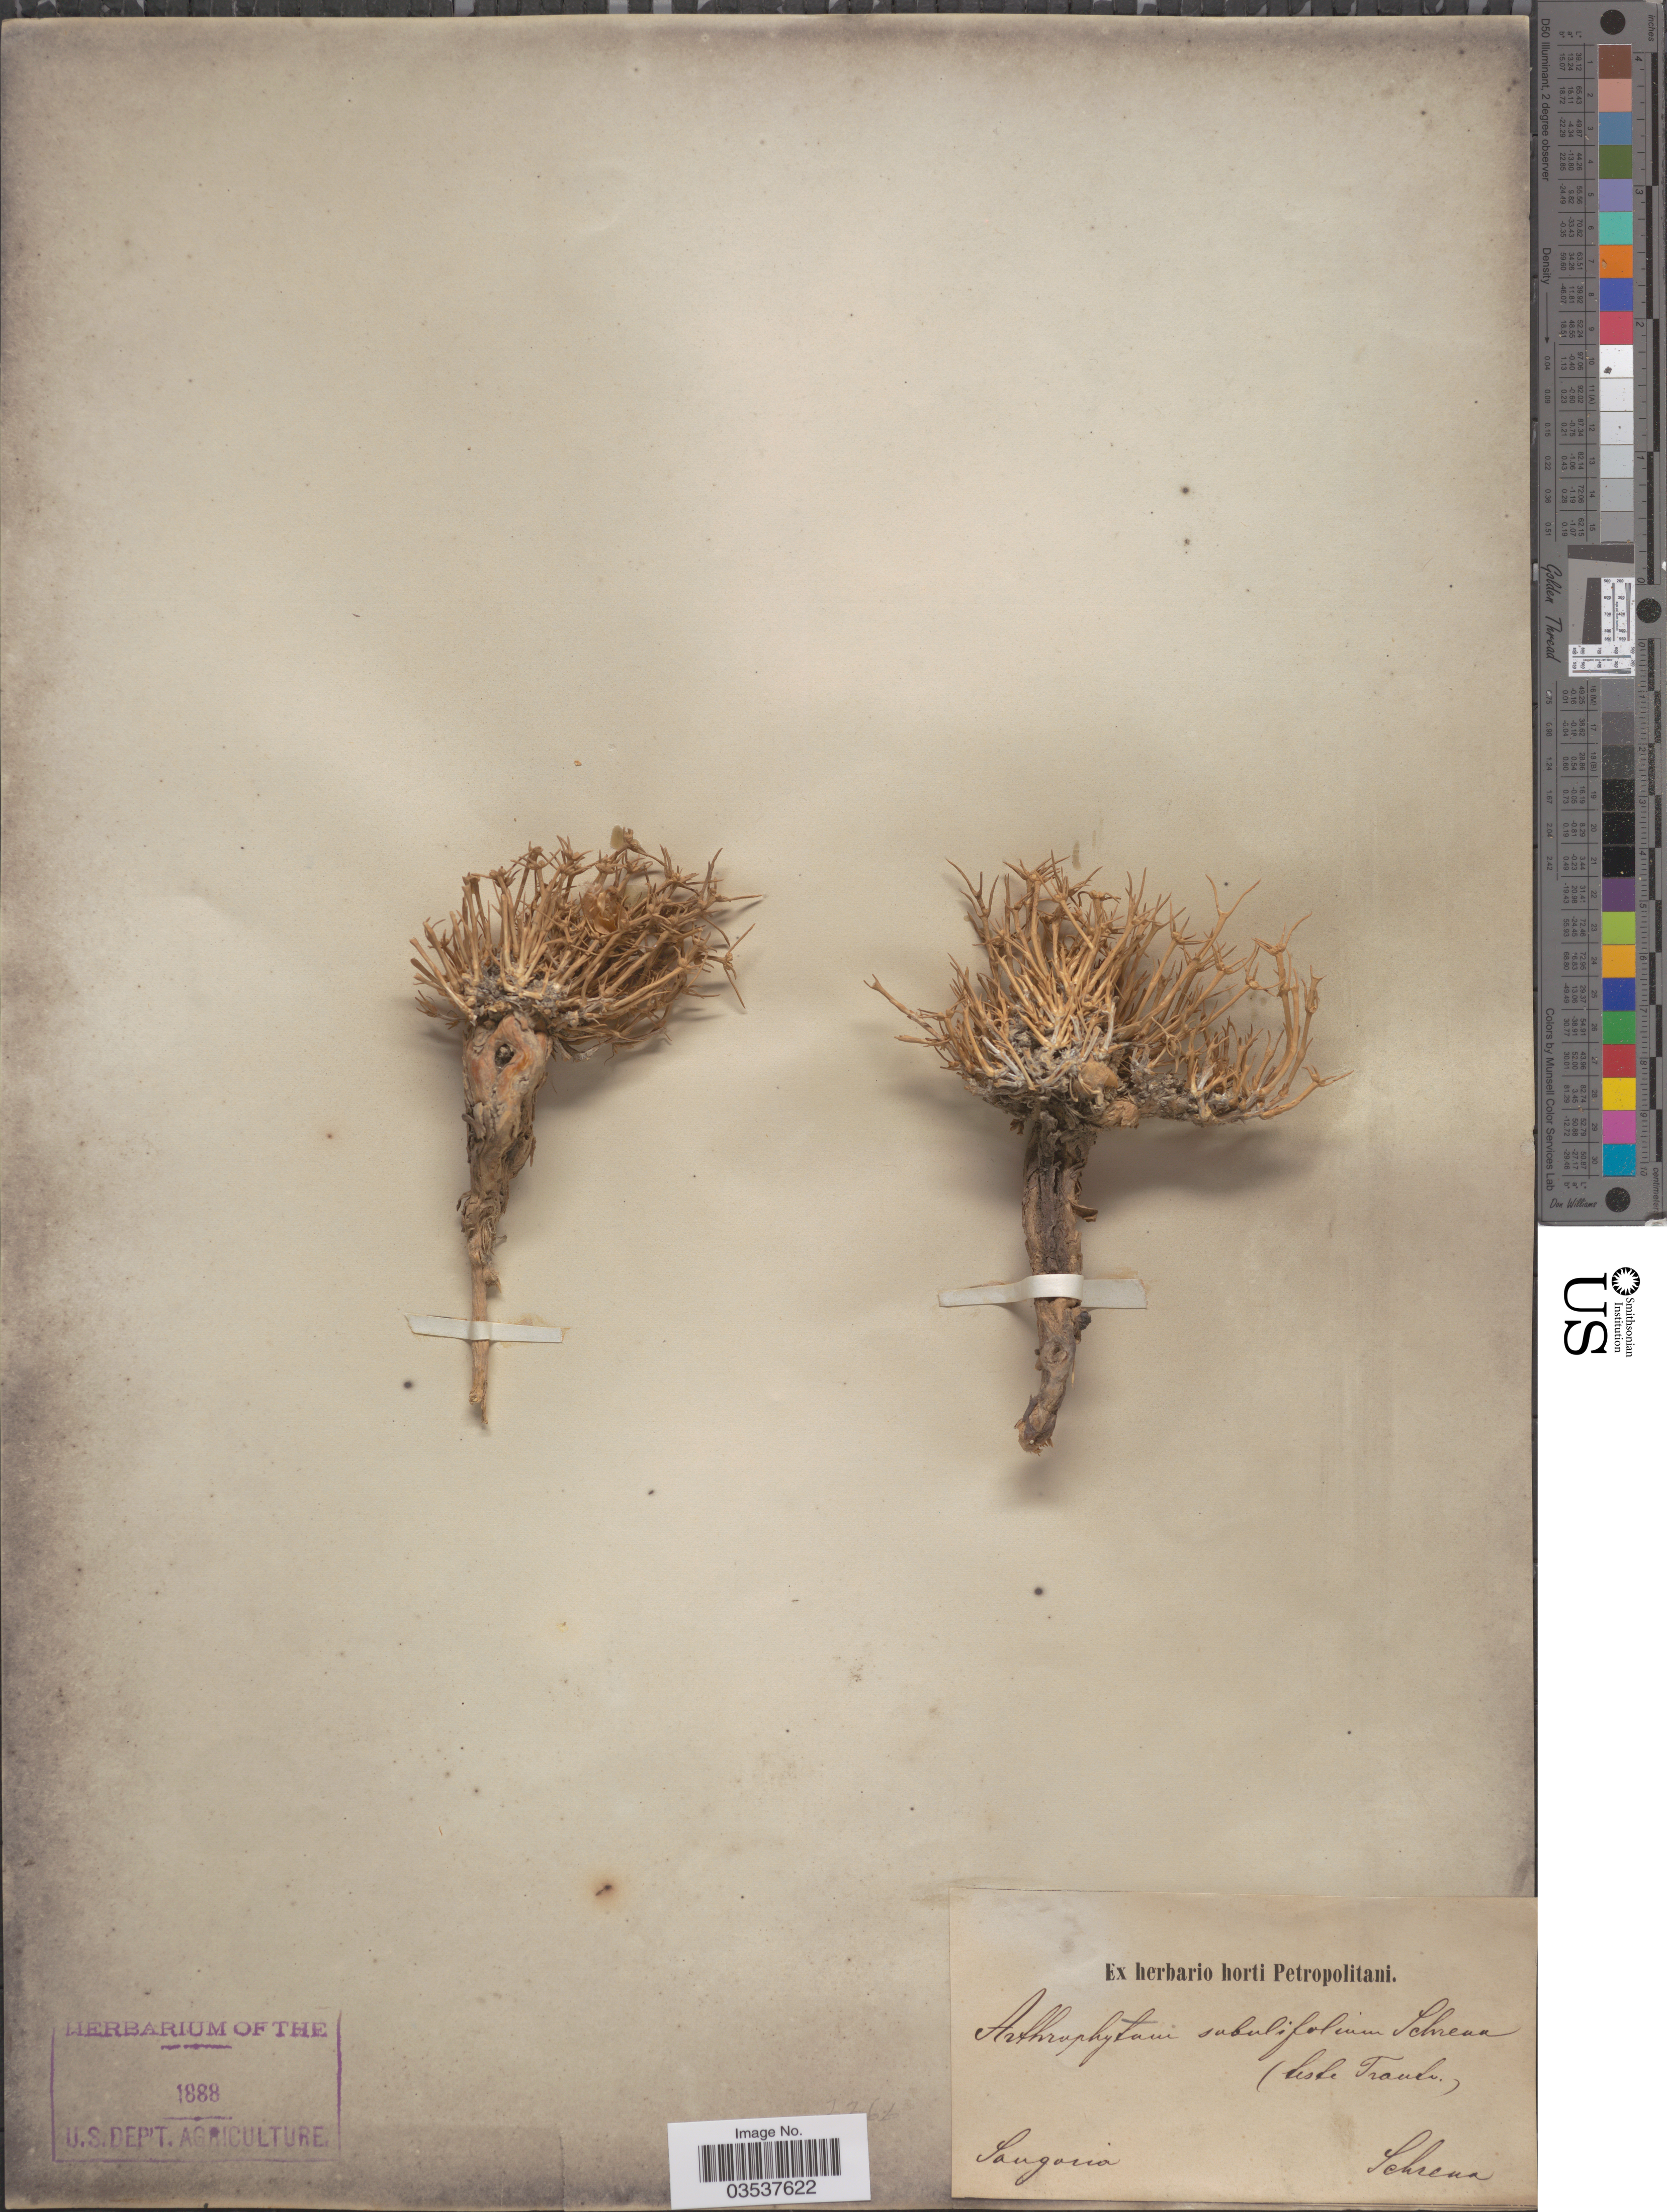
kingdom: Plantae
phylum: Tracheophyta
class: Magnoliopsida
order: Caryophyllales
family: Amaranthaceae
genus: Arthrophytum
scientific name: Arthrophytum subulifolium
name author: Schrenk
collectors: A.G. Schrenk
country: Kazakhstan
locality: Songaria.